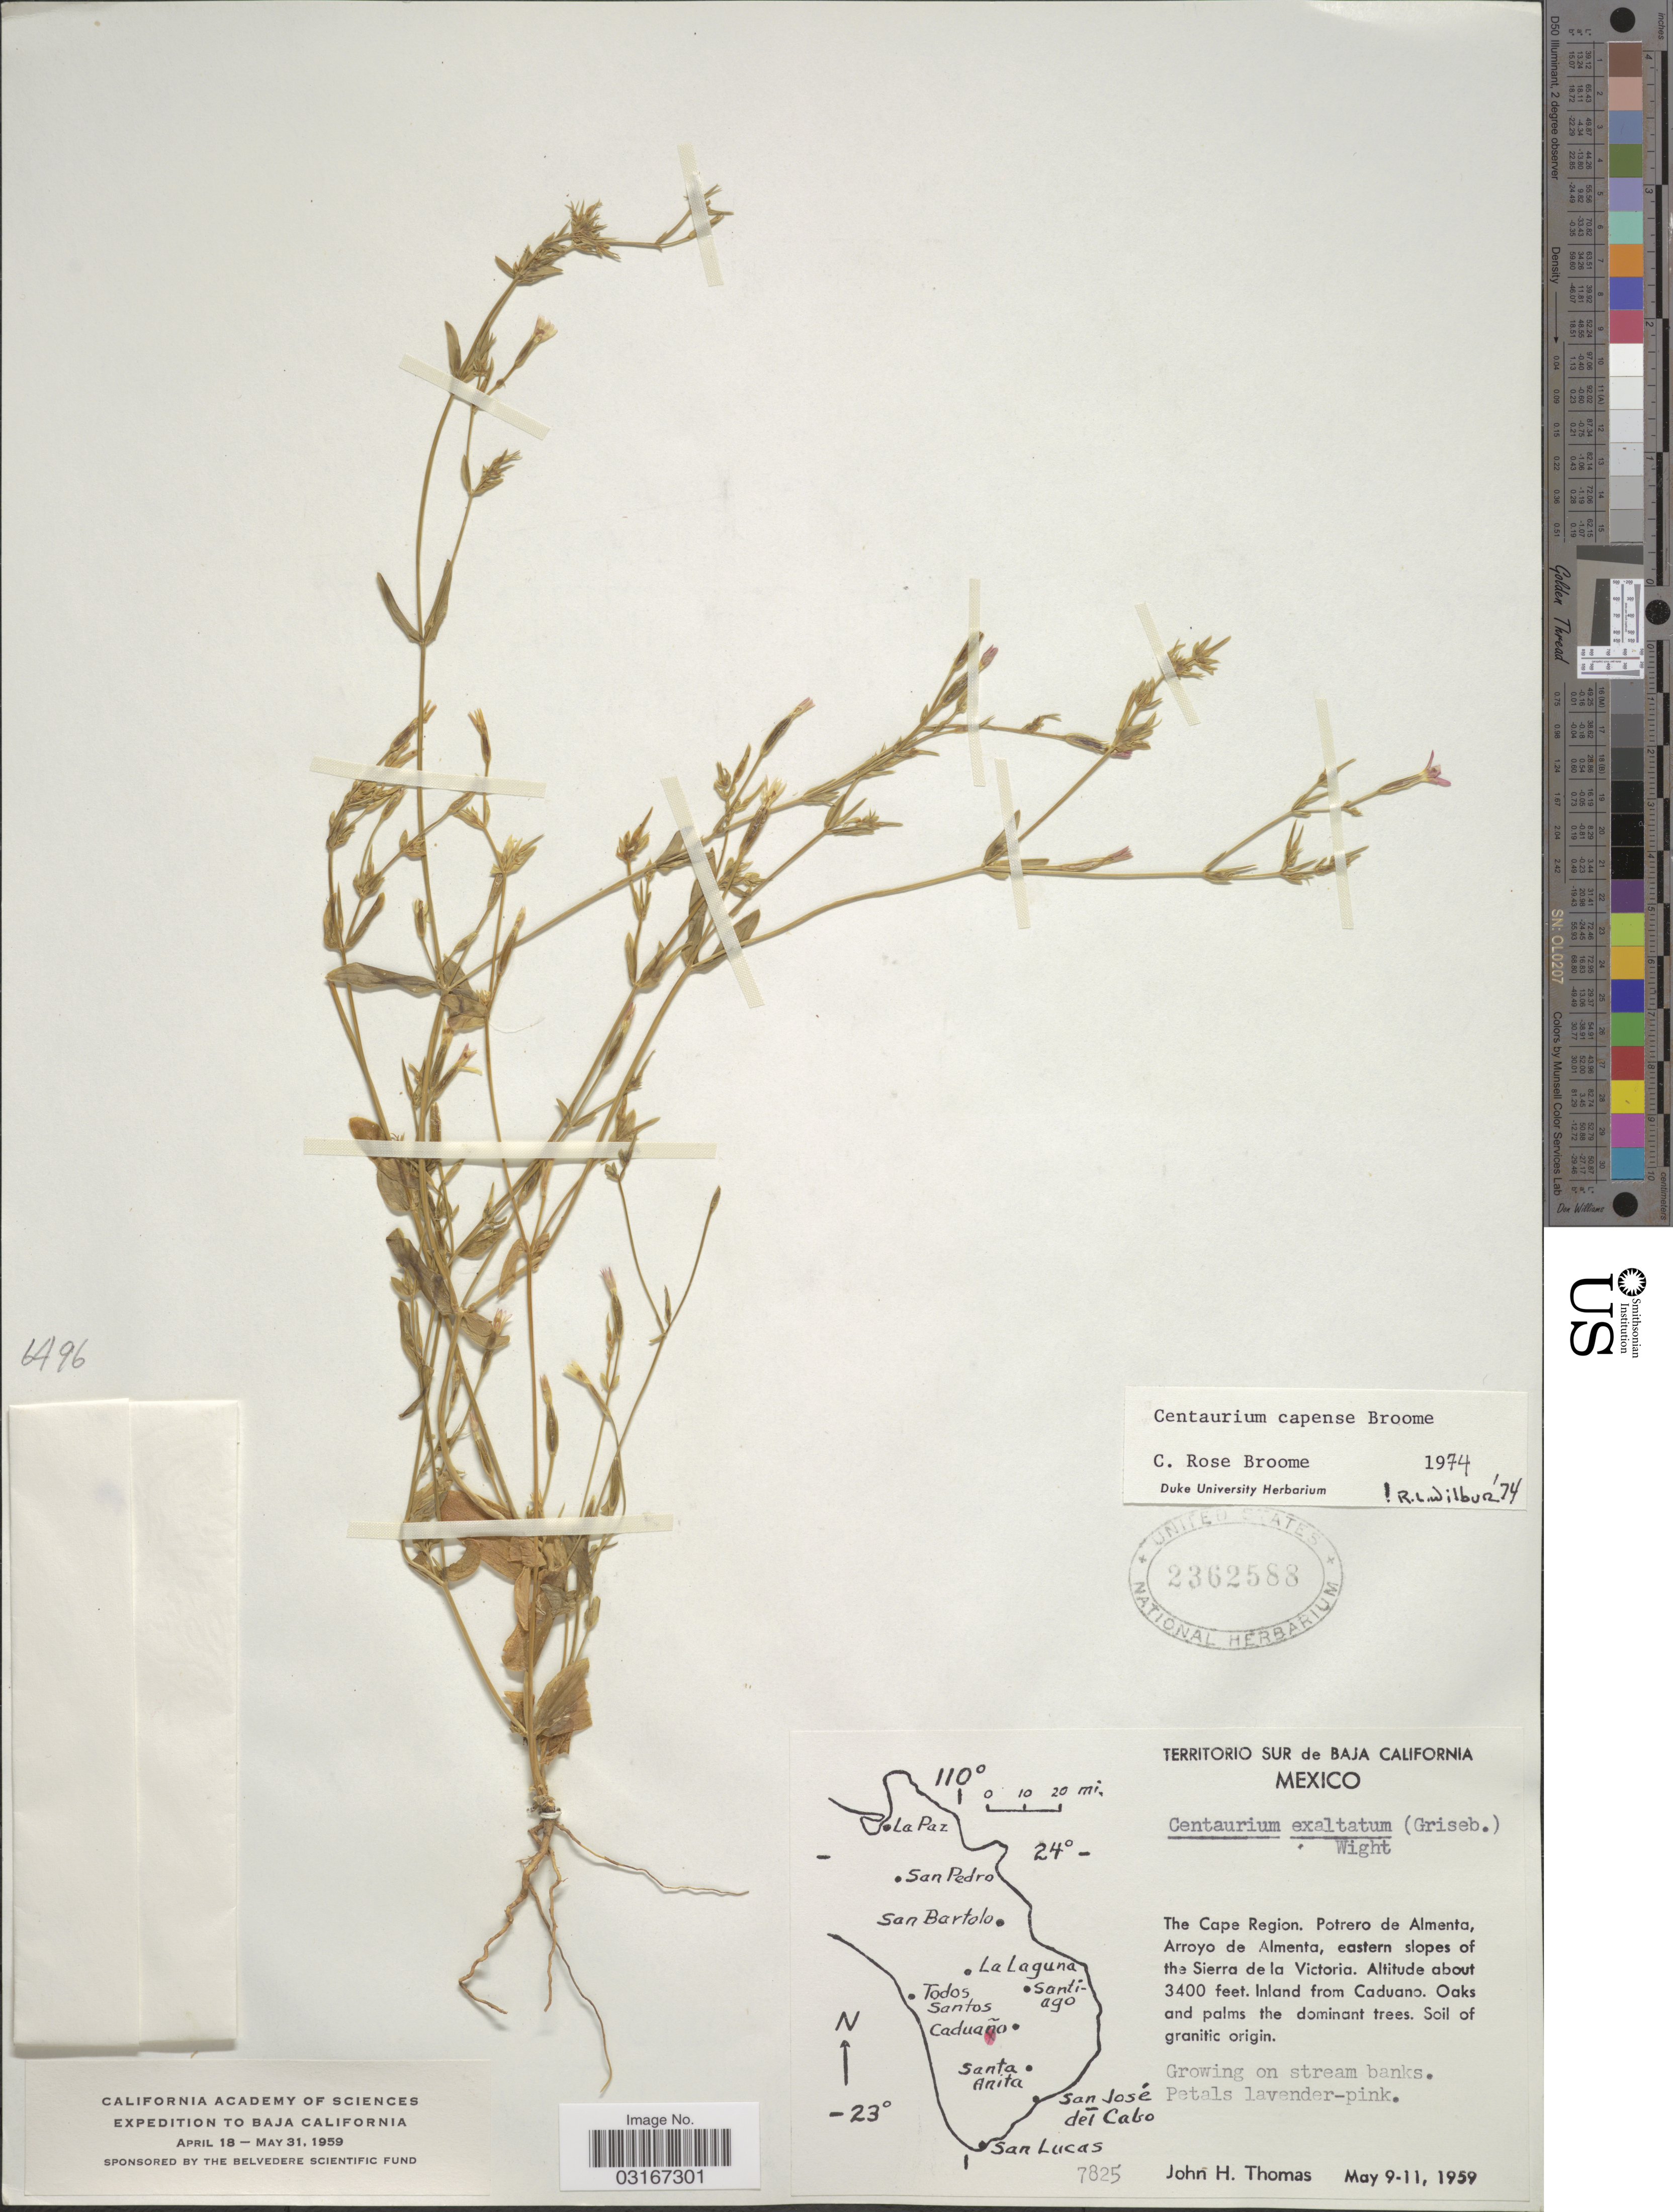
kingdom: Plantae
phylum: Tracheophyta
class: Magnoliopsida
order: Gentianales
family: Gentianaceae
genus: Centaurium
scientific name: Centaurium capense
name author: C.R. Broome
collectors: J. H. Thomas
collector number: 7825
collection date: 1959-05-09/1959-05-11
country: Mexico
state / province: Baja California Sur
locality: Territorio Sur de Baja California. The Cape Region. Potrero de Almenta, Arroyo de Almenta, eastern slopes of the Sierra de la Victoria. Inland from Caduano.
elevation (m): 1036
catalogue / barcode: US 2362588